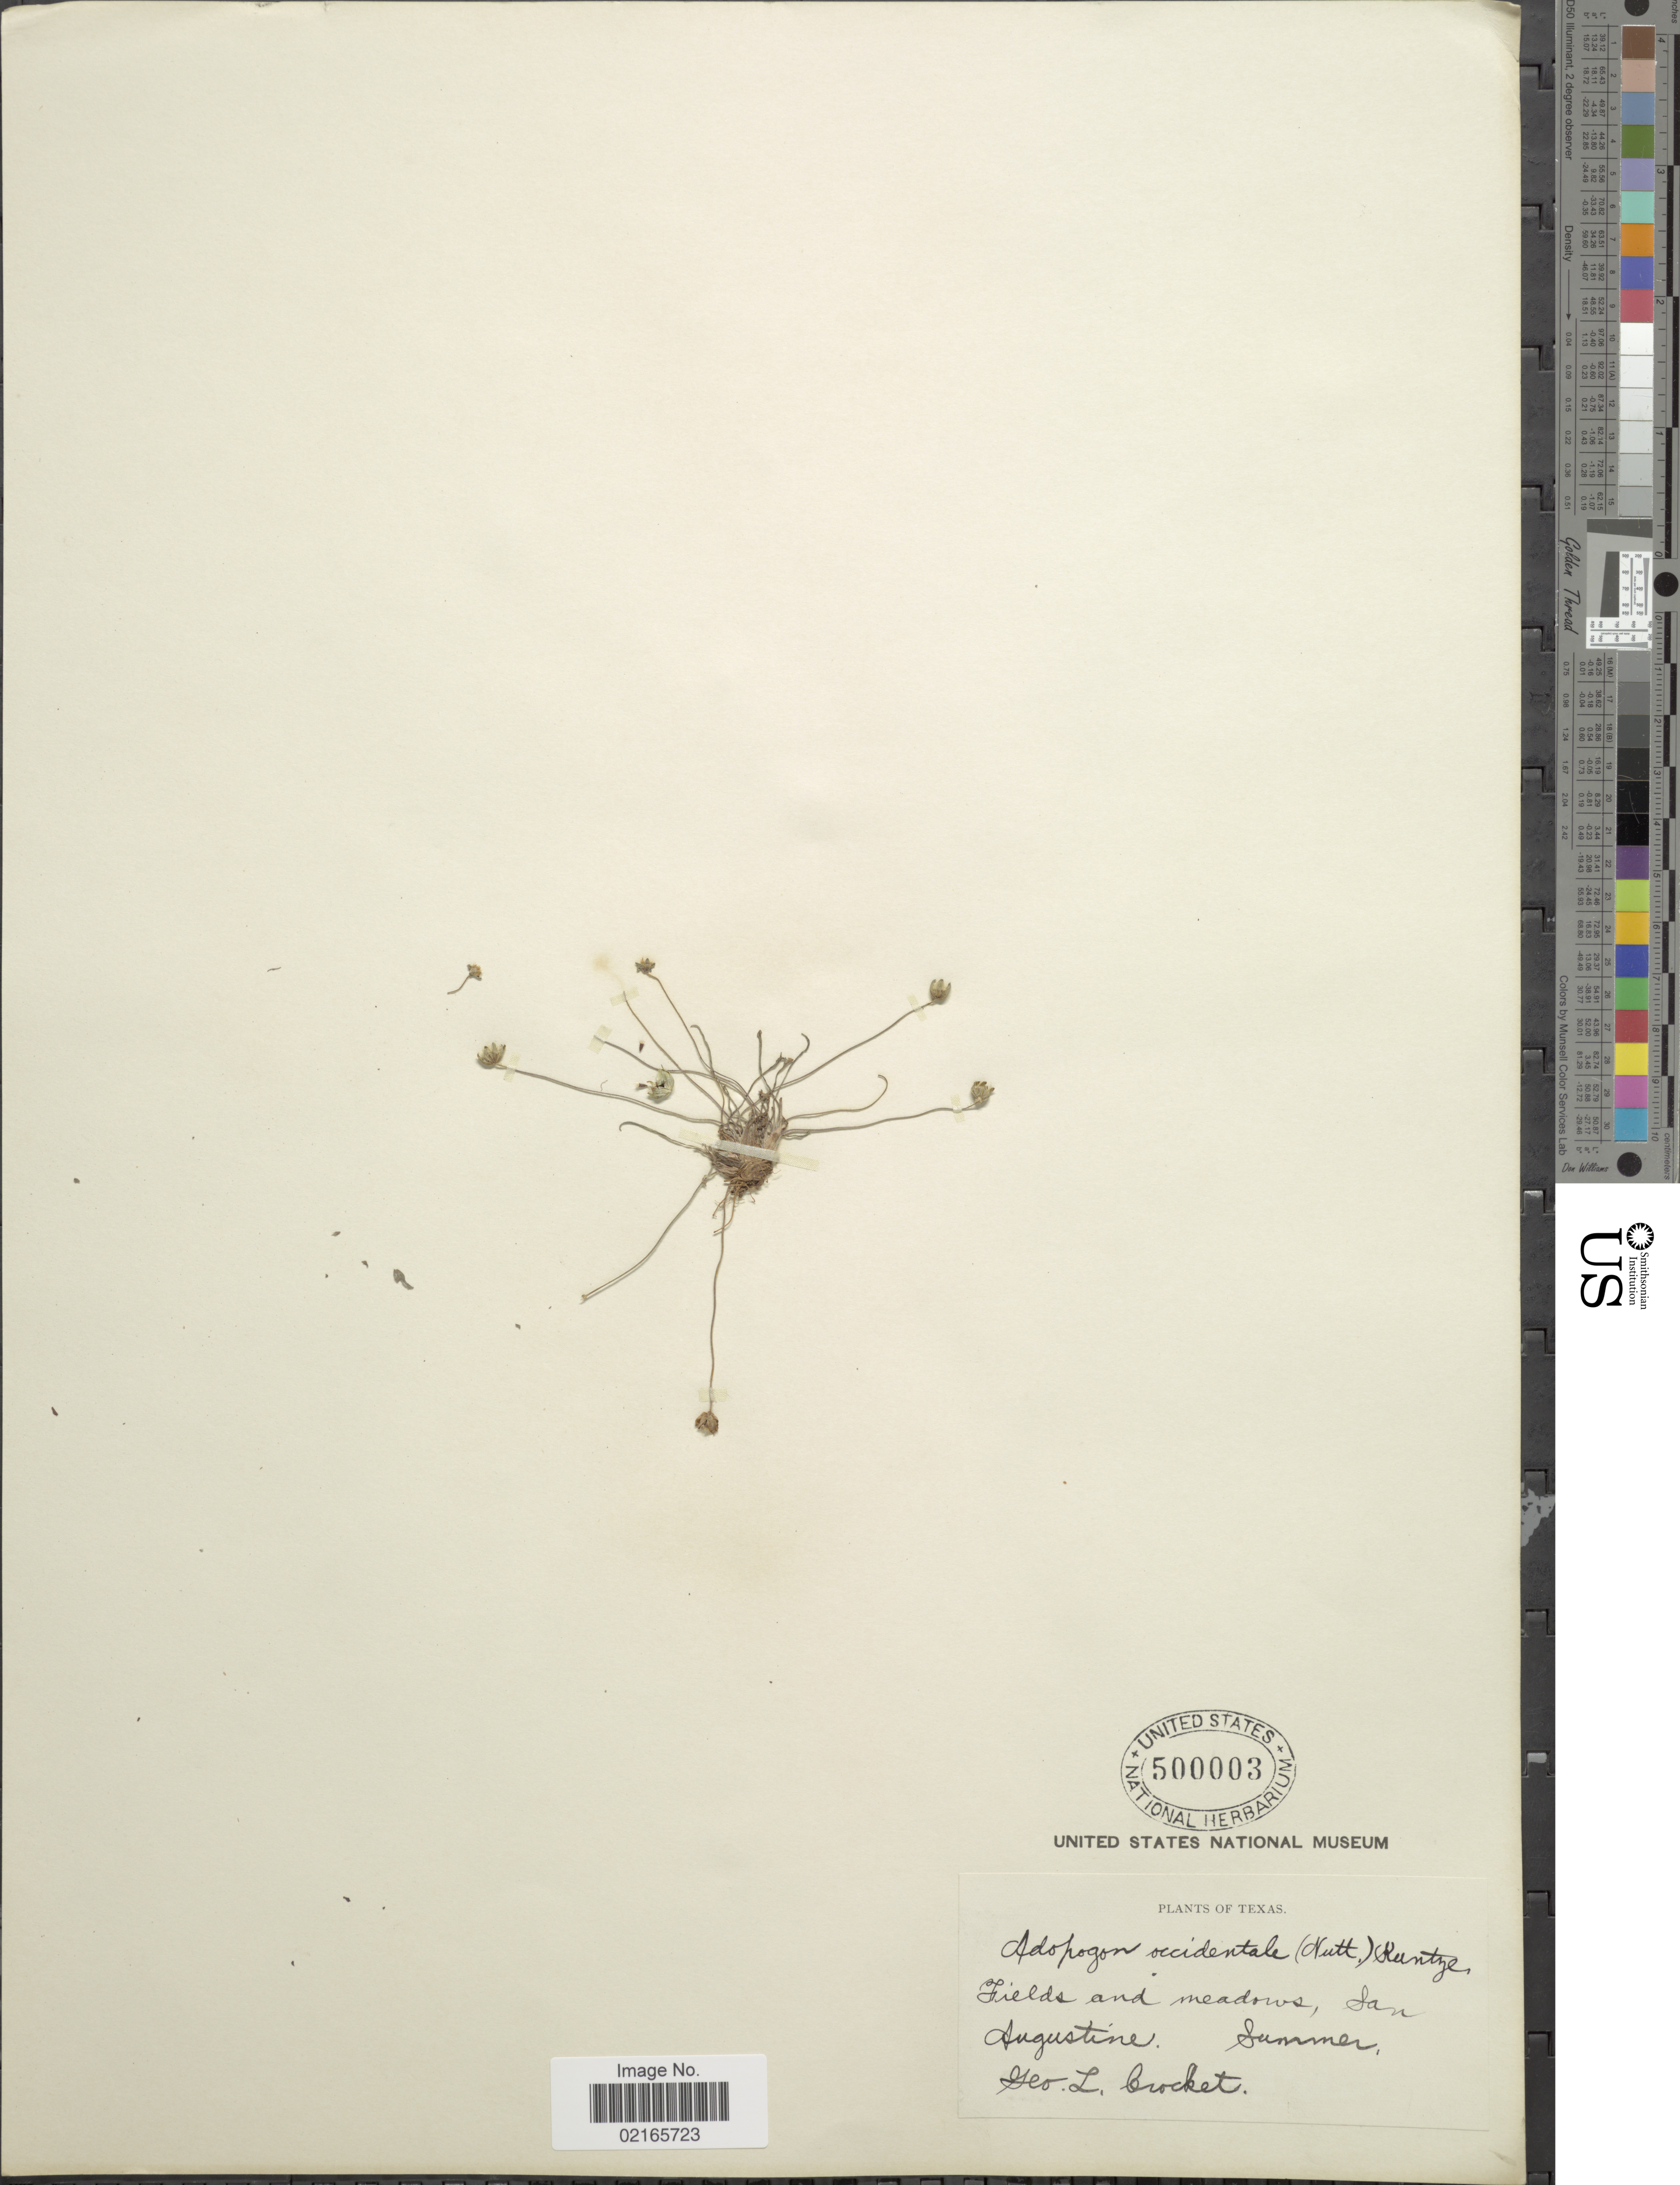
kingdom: Plantae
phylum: Tracheophyta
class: Magnoliopsida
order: Asterales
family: Asteraceae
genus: Krigia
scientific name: Krigia occidentalis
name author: Nutt.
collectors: G. Crocket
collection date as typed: Summer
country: United States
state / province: Texas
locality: Fields and meadows, San Augustine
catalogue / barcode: US 500003